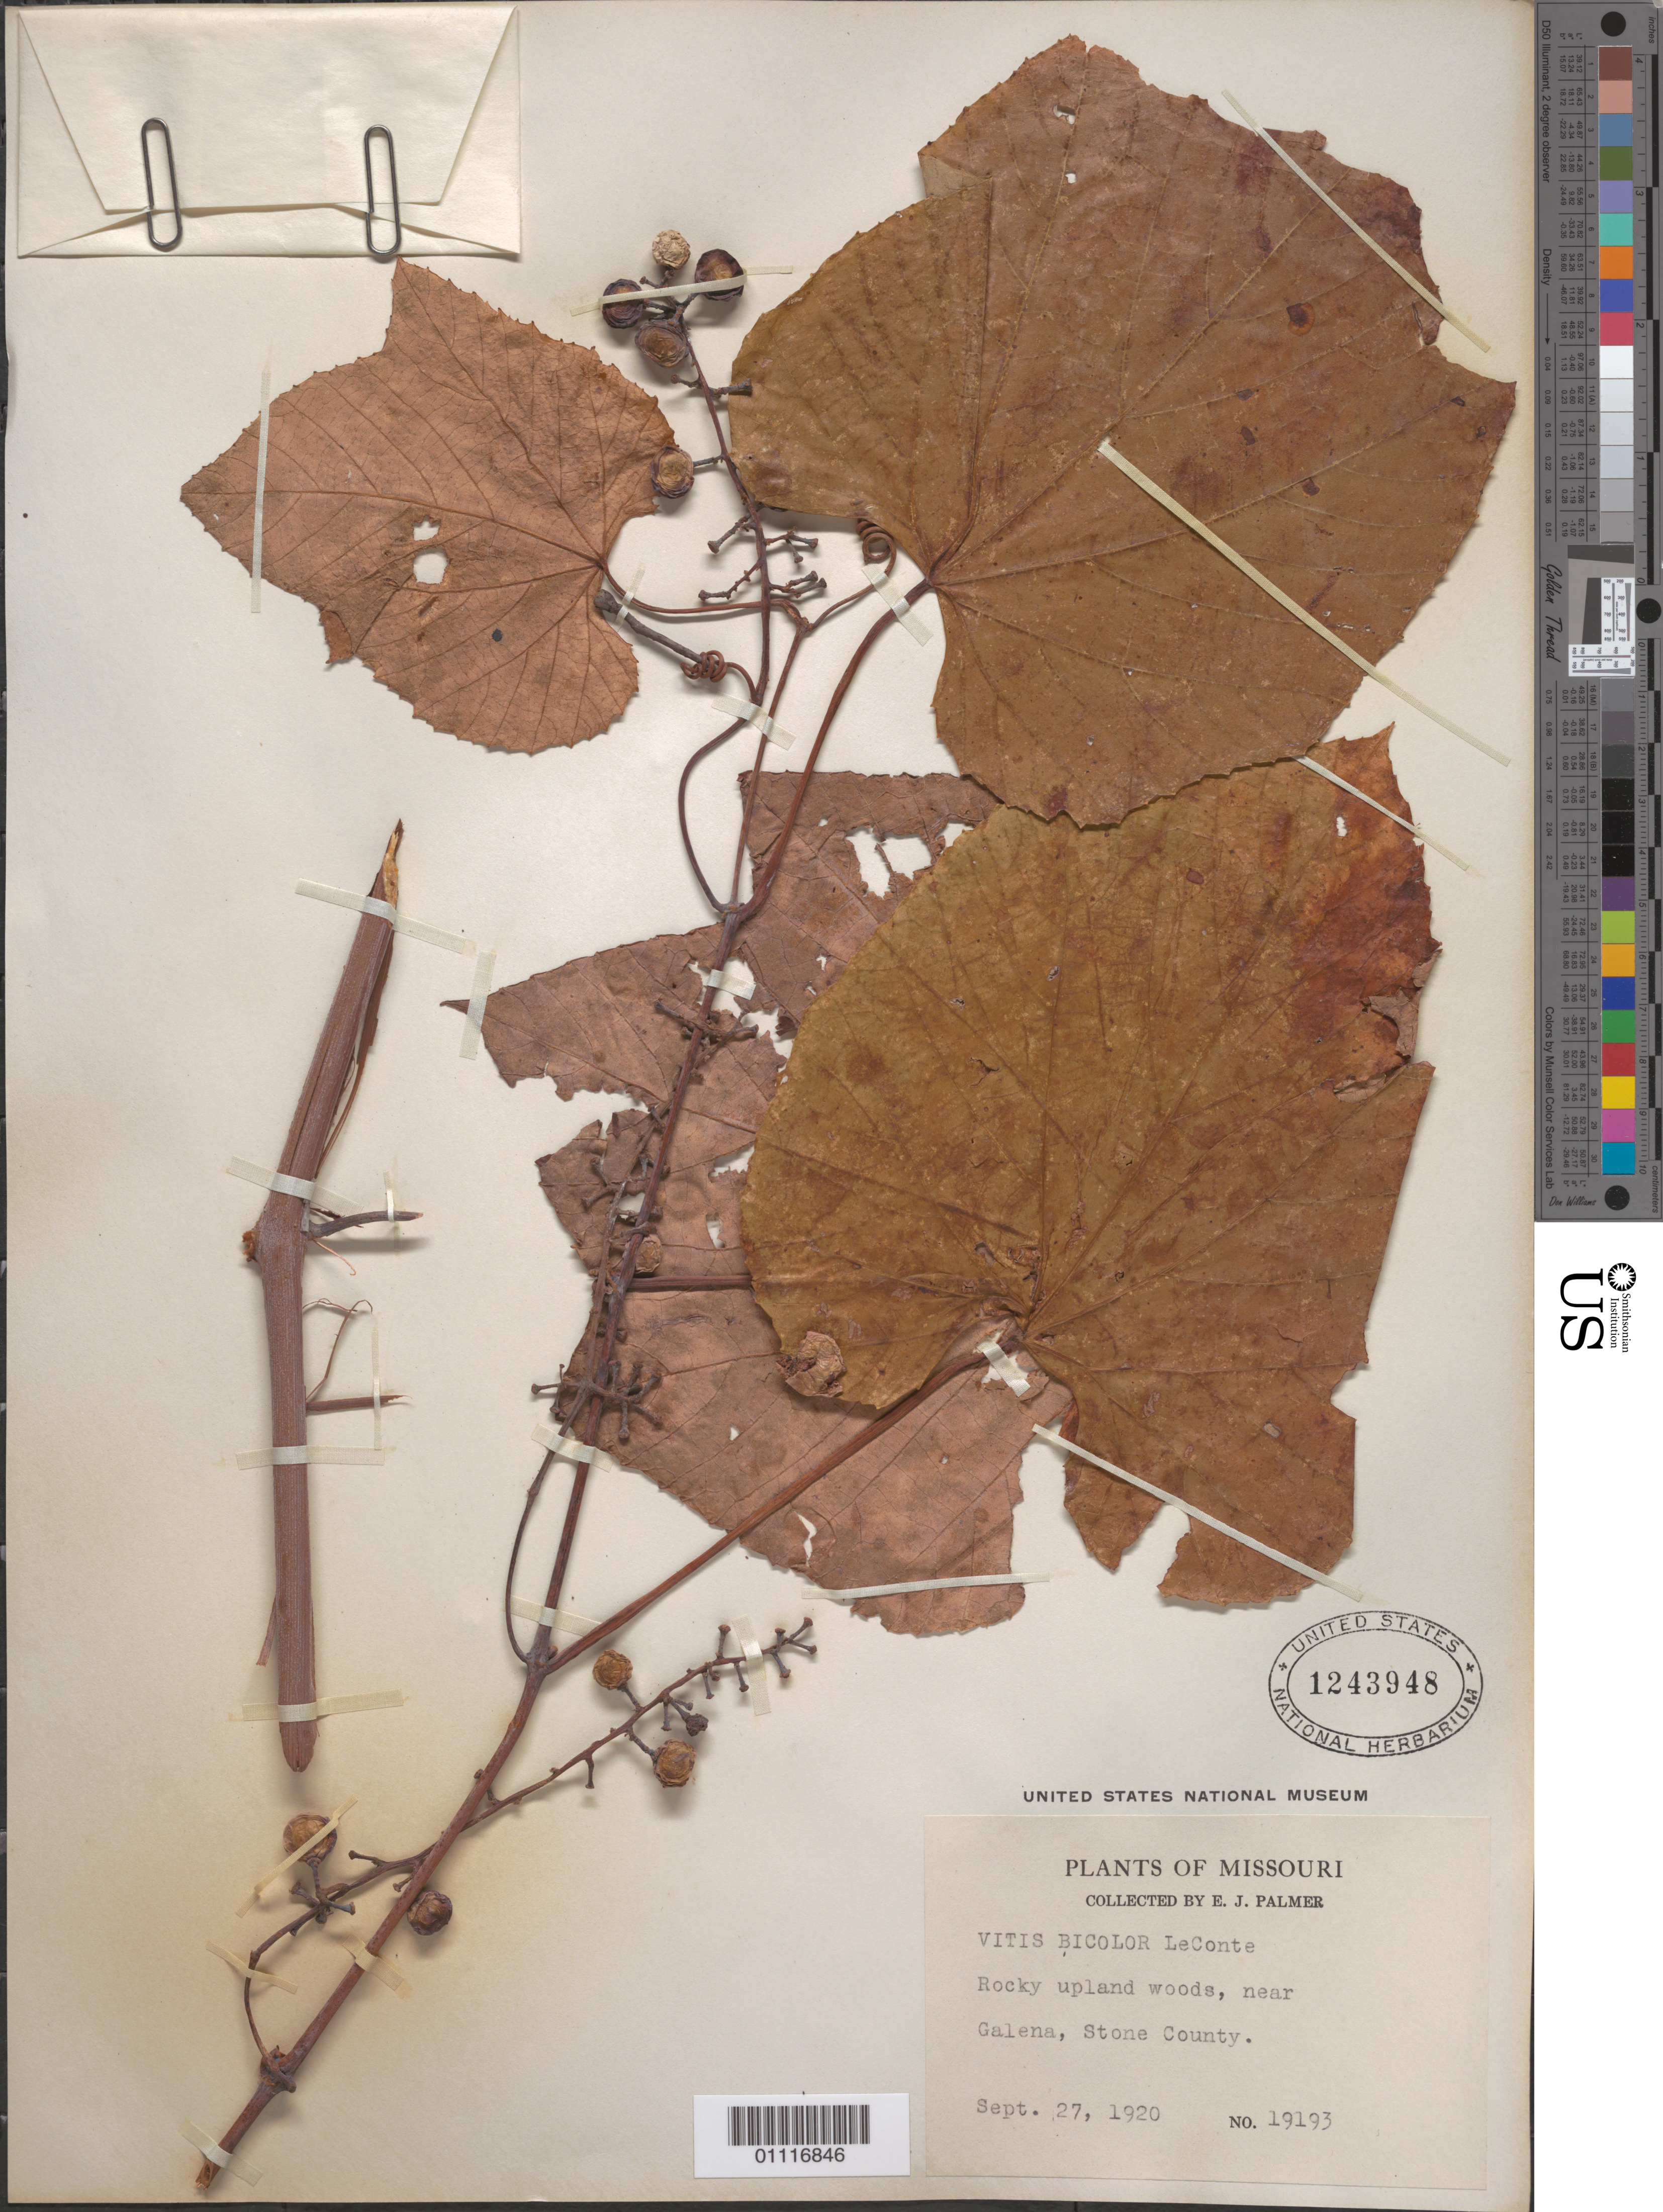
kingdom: Plantae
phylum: Tracheophyta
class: Magnoliopsida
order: Vitales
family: Vitaceae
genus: Vitis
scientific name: Vitis bicolor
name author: Leconte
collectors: E. J. Palmer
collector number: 19193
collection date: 1920-09-27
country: United States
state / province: Missouri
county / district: Stone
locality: Rocky upland woods, near Galena.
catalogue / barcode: US 1243948